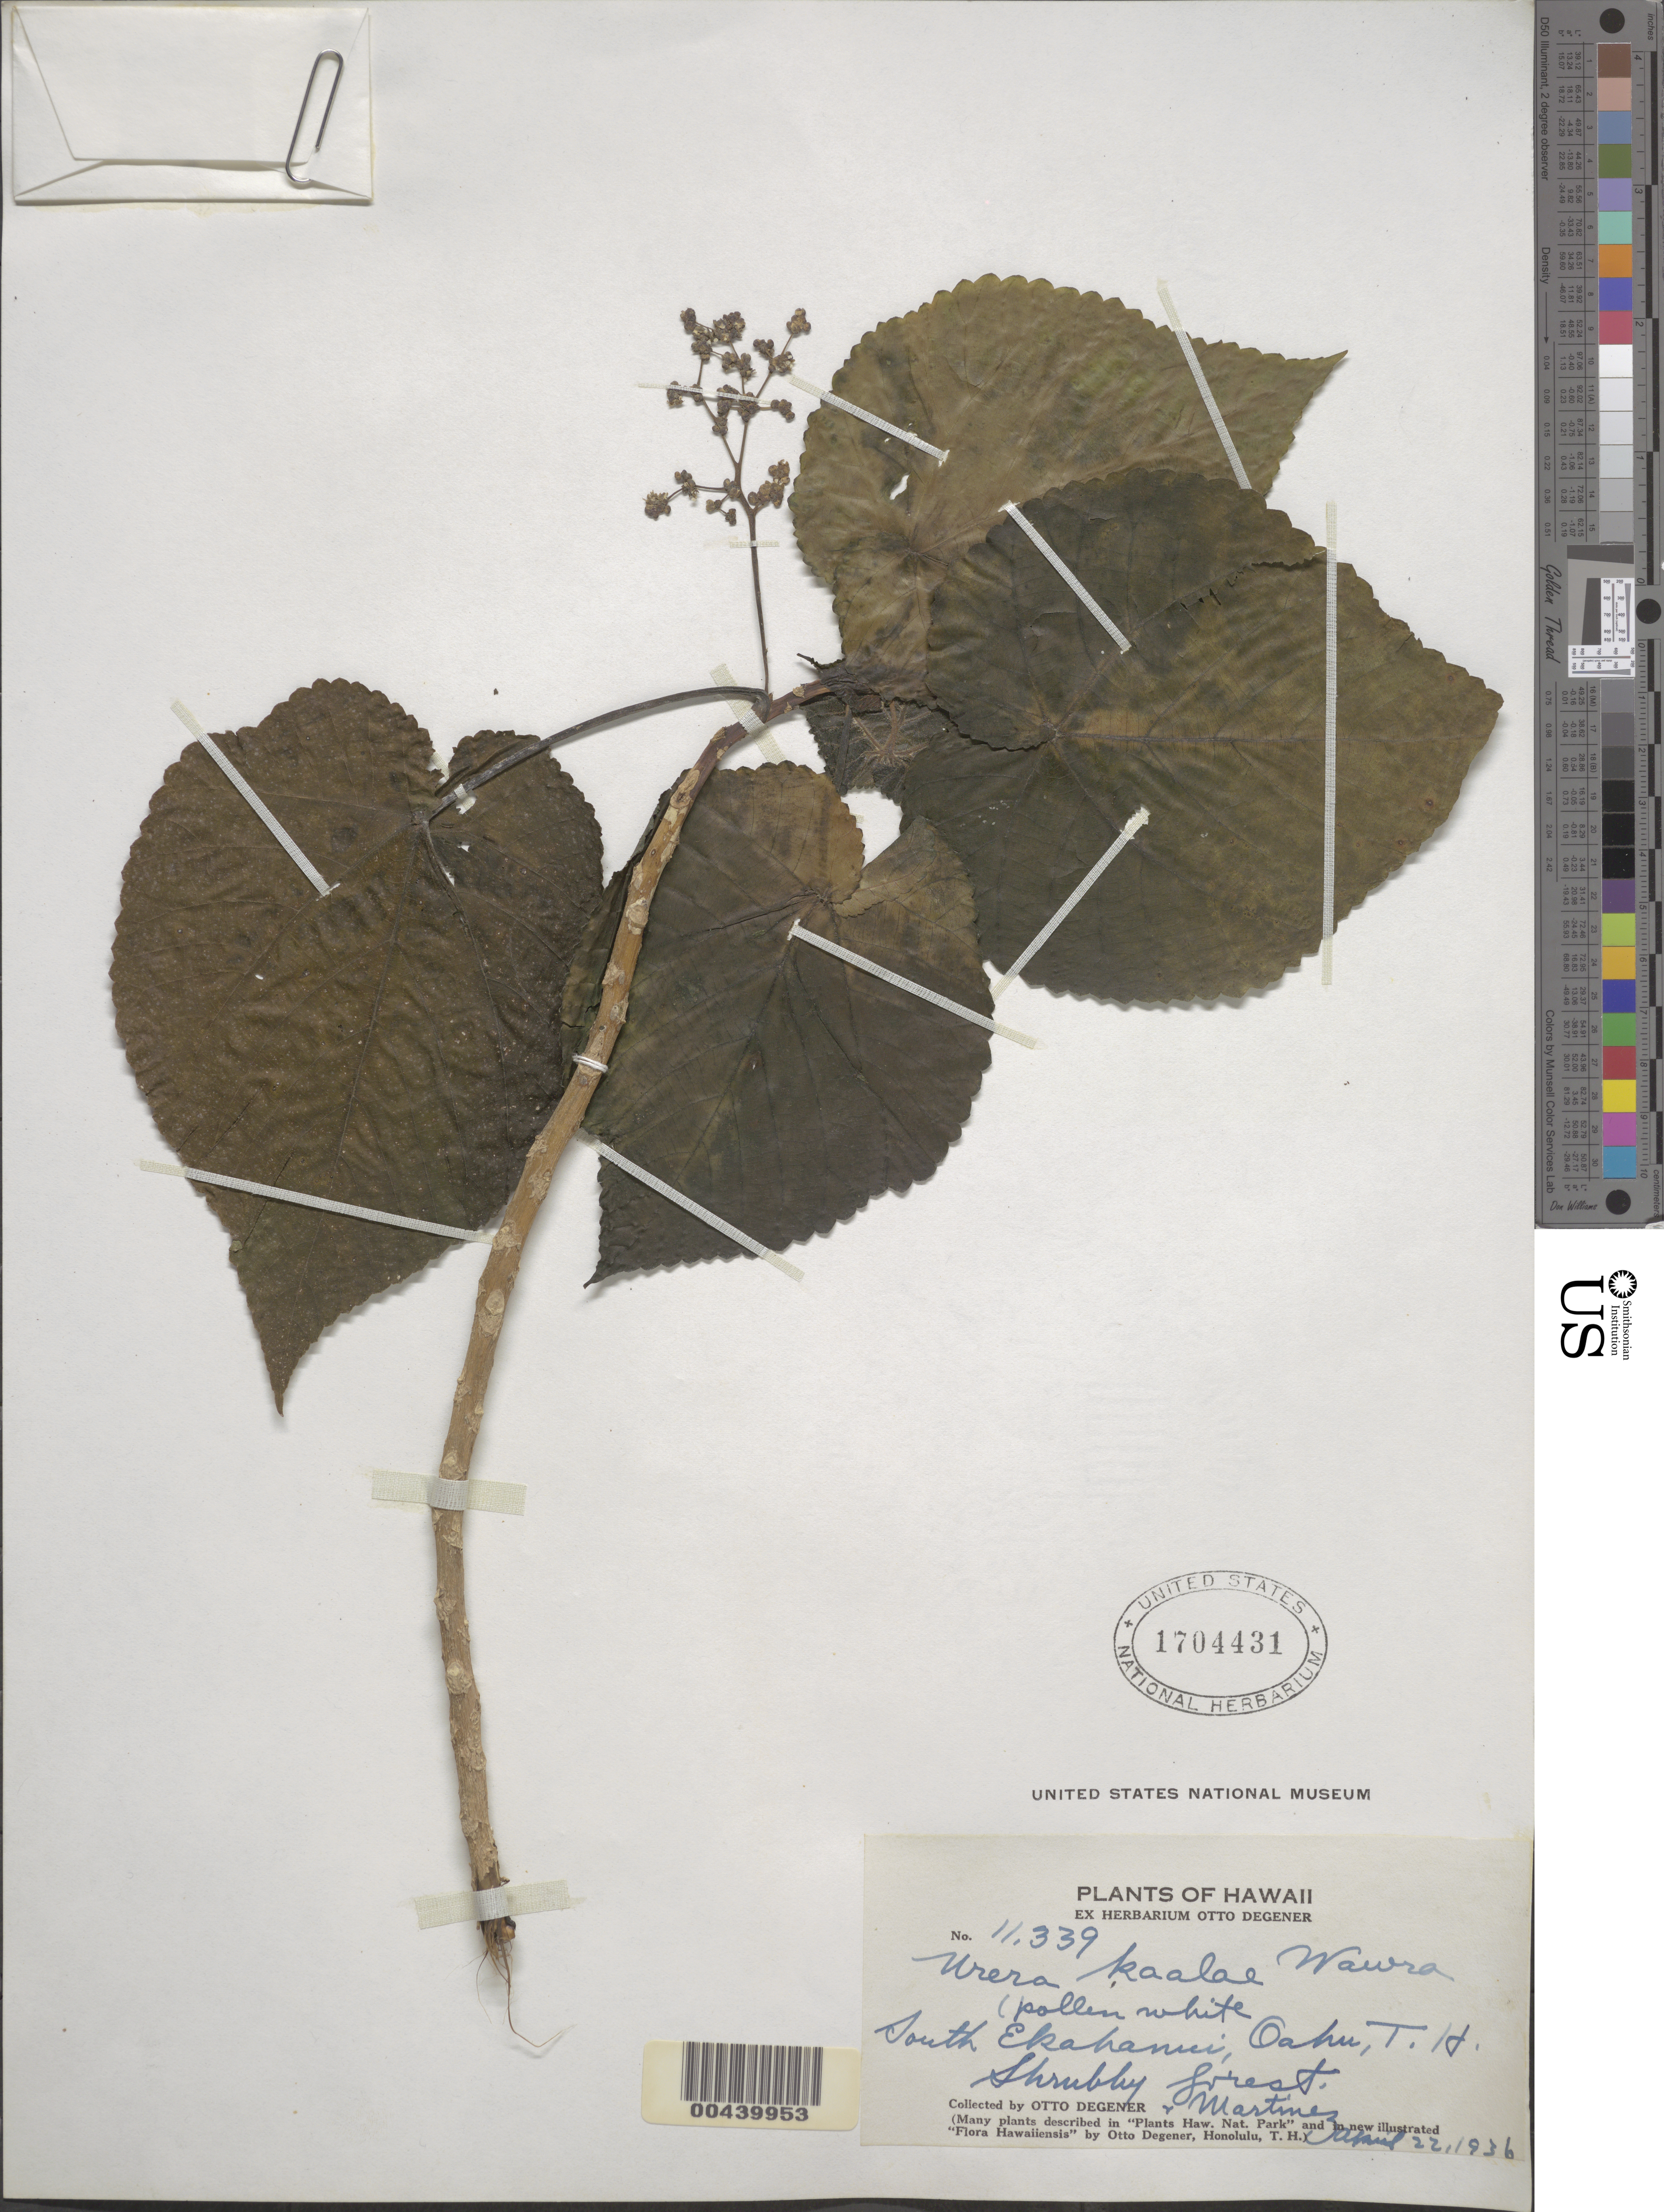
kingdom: Plantae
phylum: Tracheophyta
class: Magnoliopsida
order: Rosales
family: Urticaceae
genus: Urera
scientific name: Urera kaalae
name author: Wawra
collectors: O. Degener & -- Martinez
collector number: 11339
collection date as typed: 22 Apr 1936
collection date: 1936-04-22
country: United States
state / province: Hawaii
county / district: Honolulu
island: Oahu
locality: South Ekahanui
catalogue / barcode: US 1704431